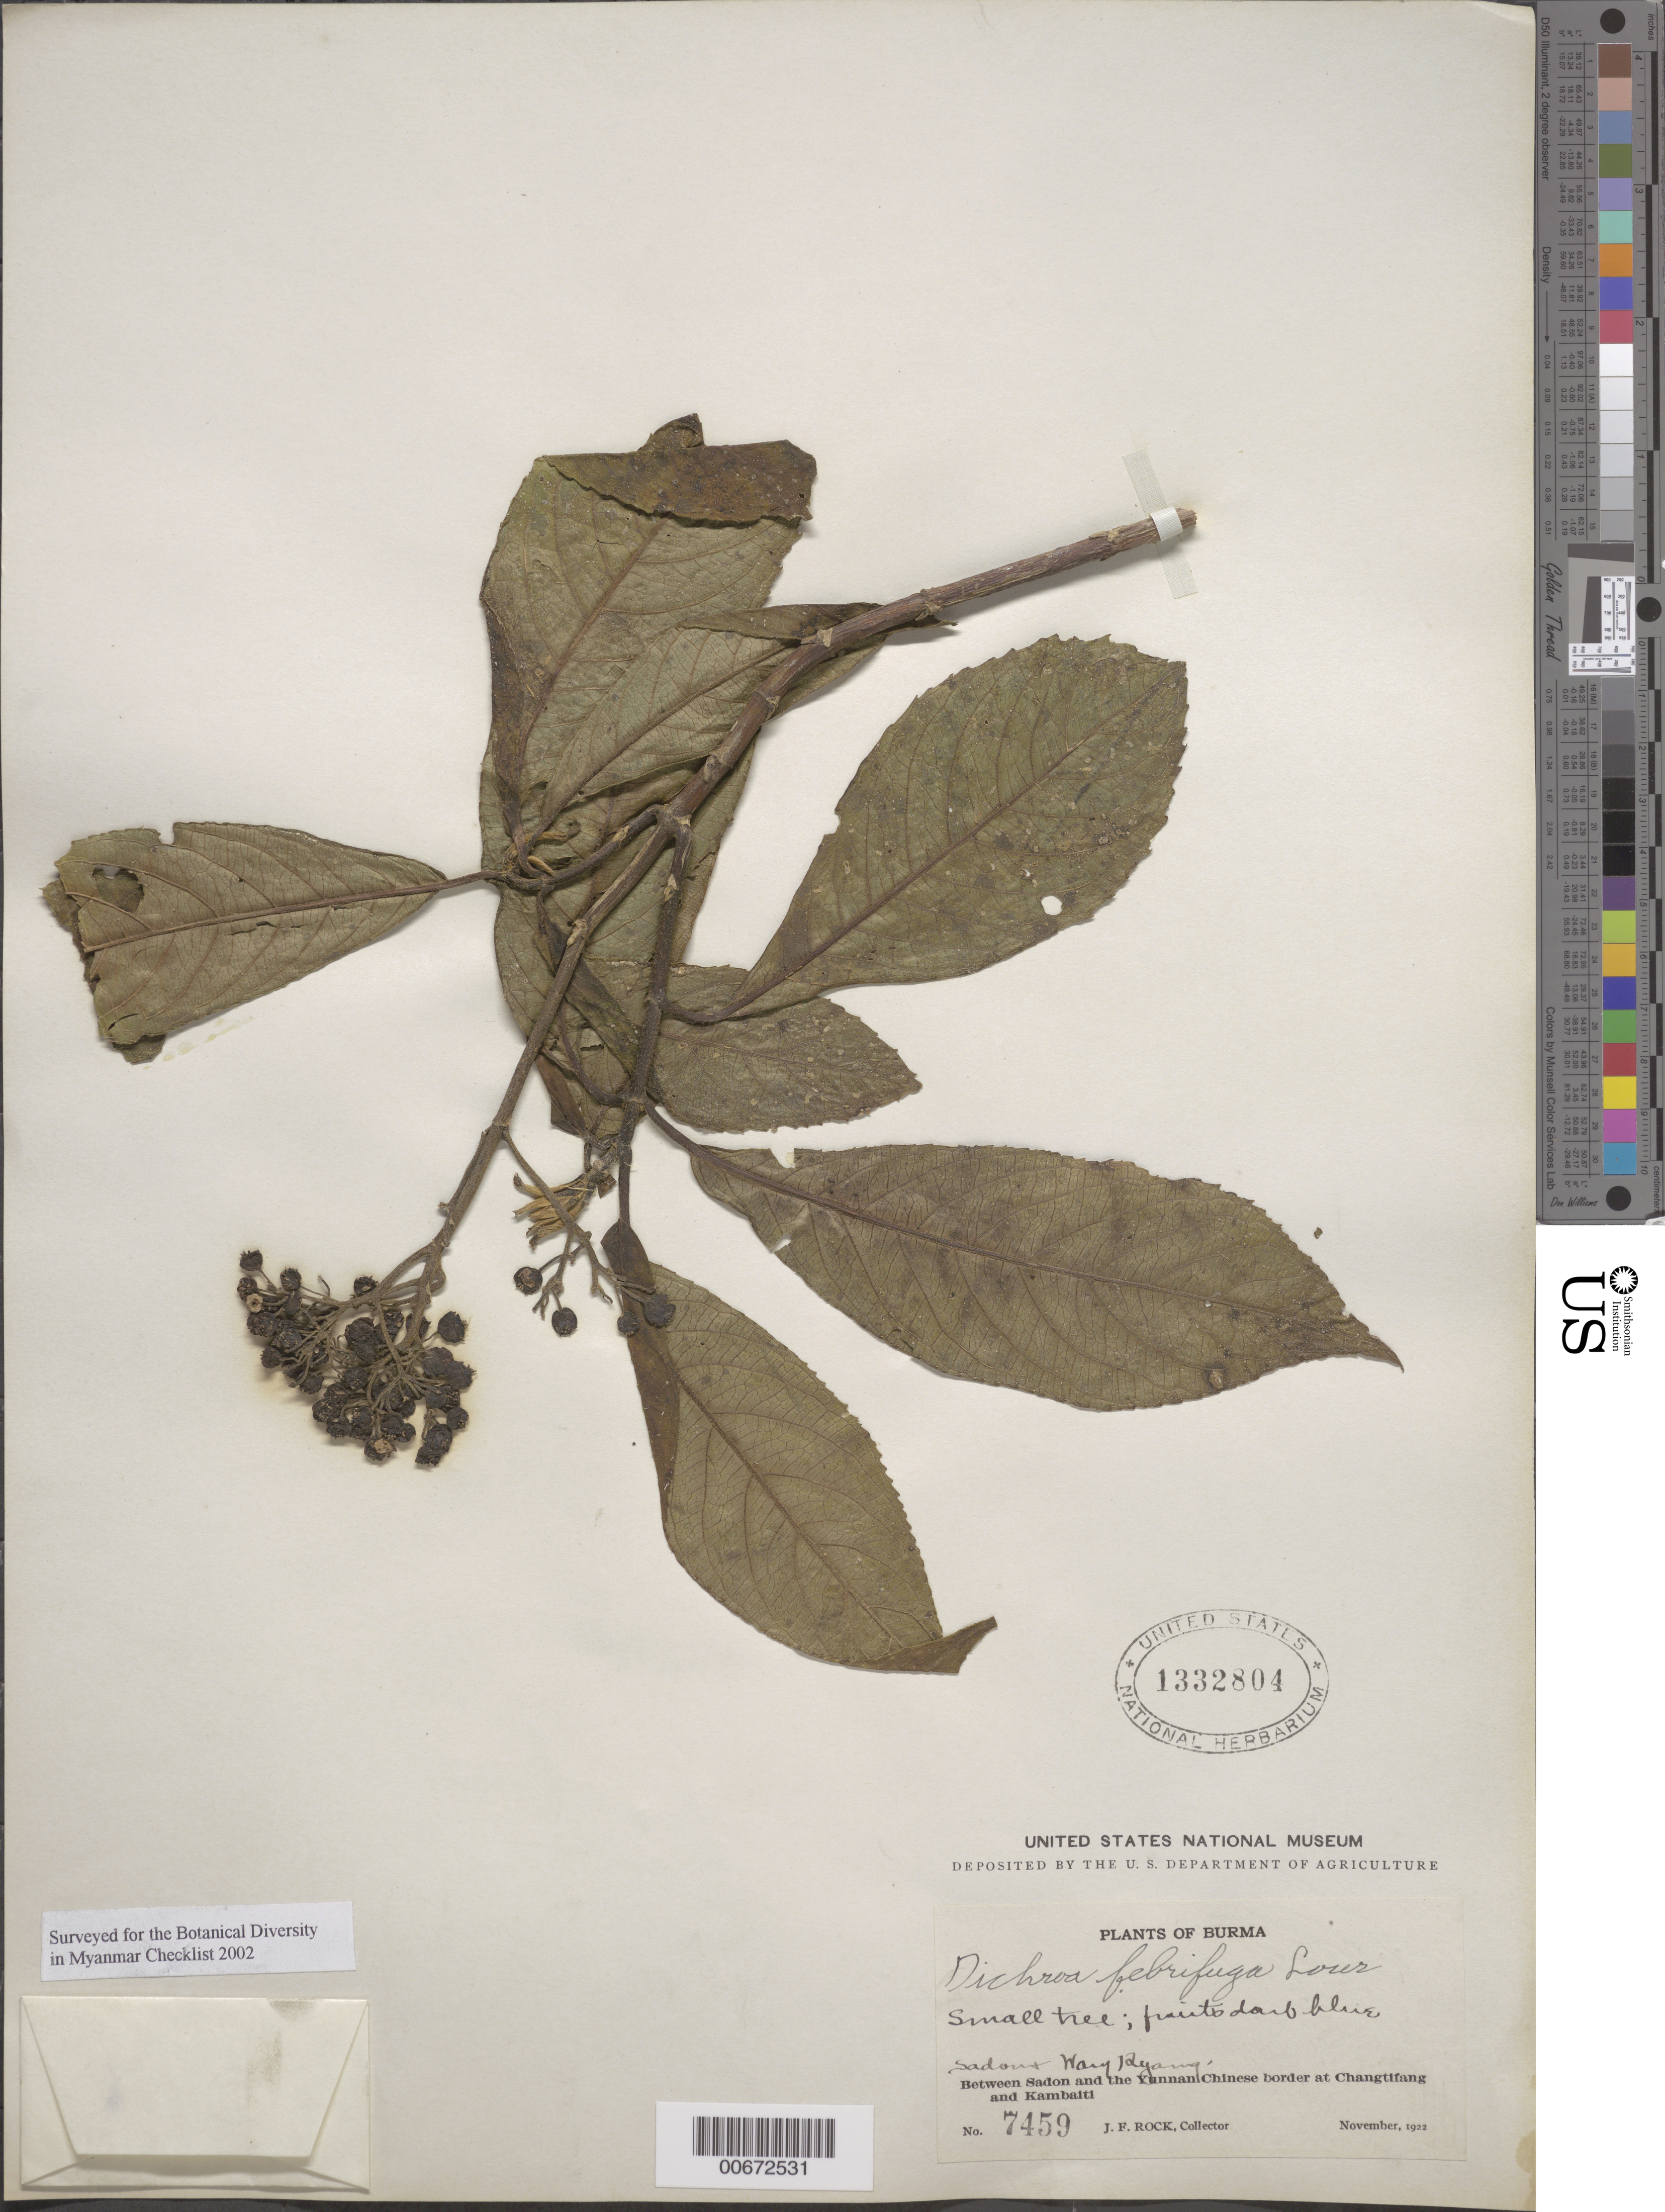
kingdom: Plantae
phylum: Tracheophyta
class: Magnoliopsida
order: Cornales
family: Hydrangeaceae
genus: Hydrangea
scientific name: Hydrangea febrifuga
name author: (Lour.) Y. De Smet & C. Granados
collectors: J. F. Rock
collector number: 7459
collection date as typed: Nov 1922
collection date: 1922-11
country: Myanmar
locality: Between Sadon and the Yunnan Chinese border at Changtifang and Kambalti.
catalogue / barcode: US 1332804